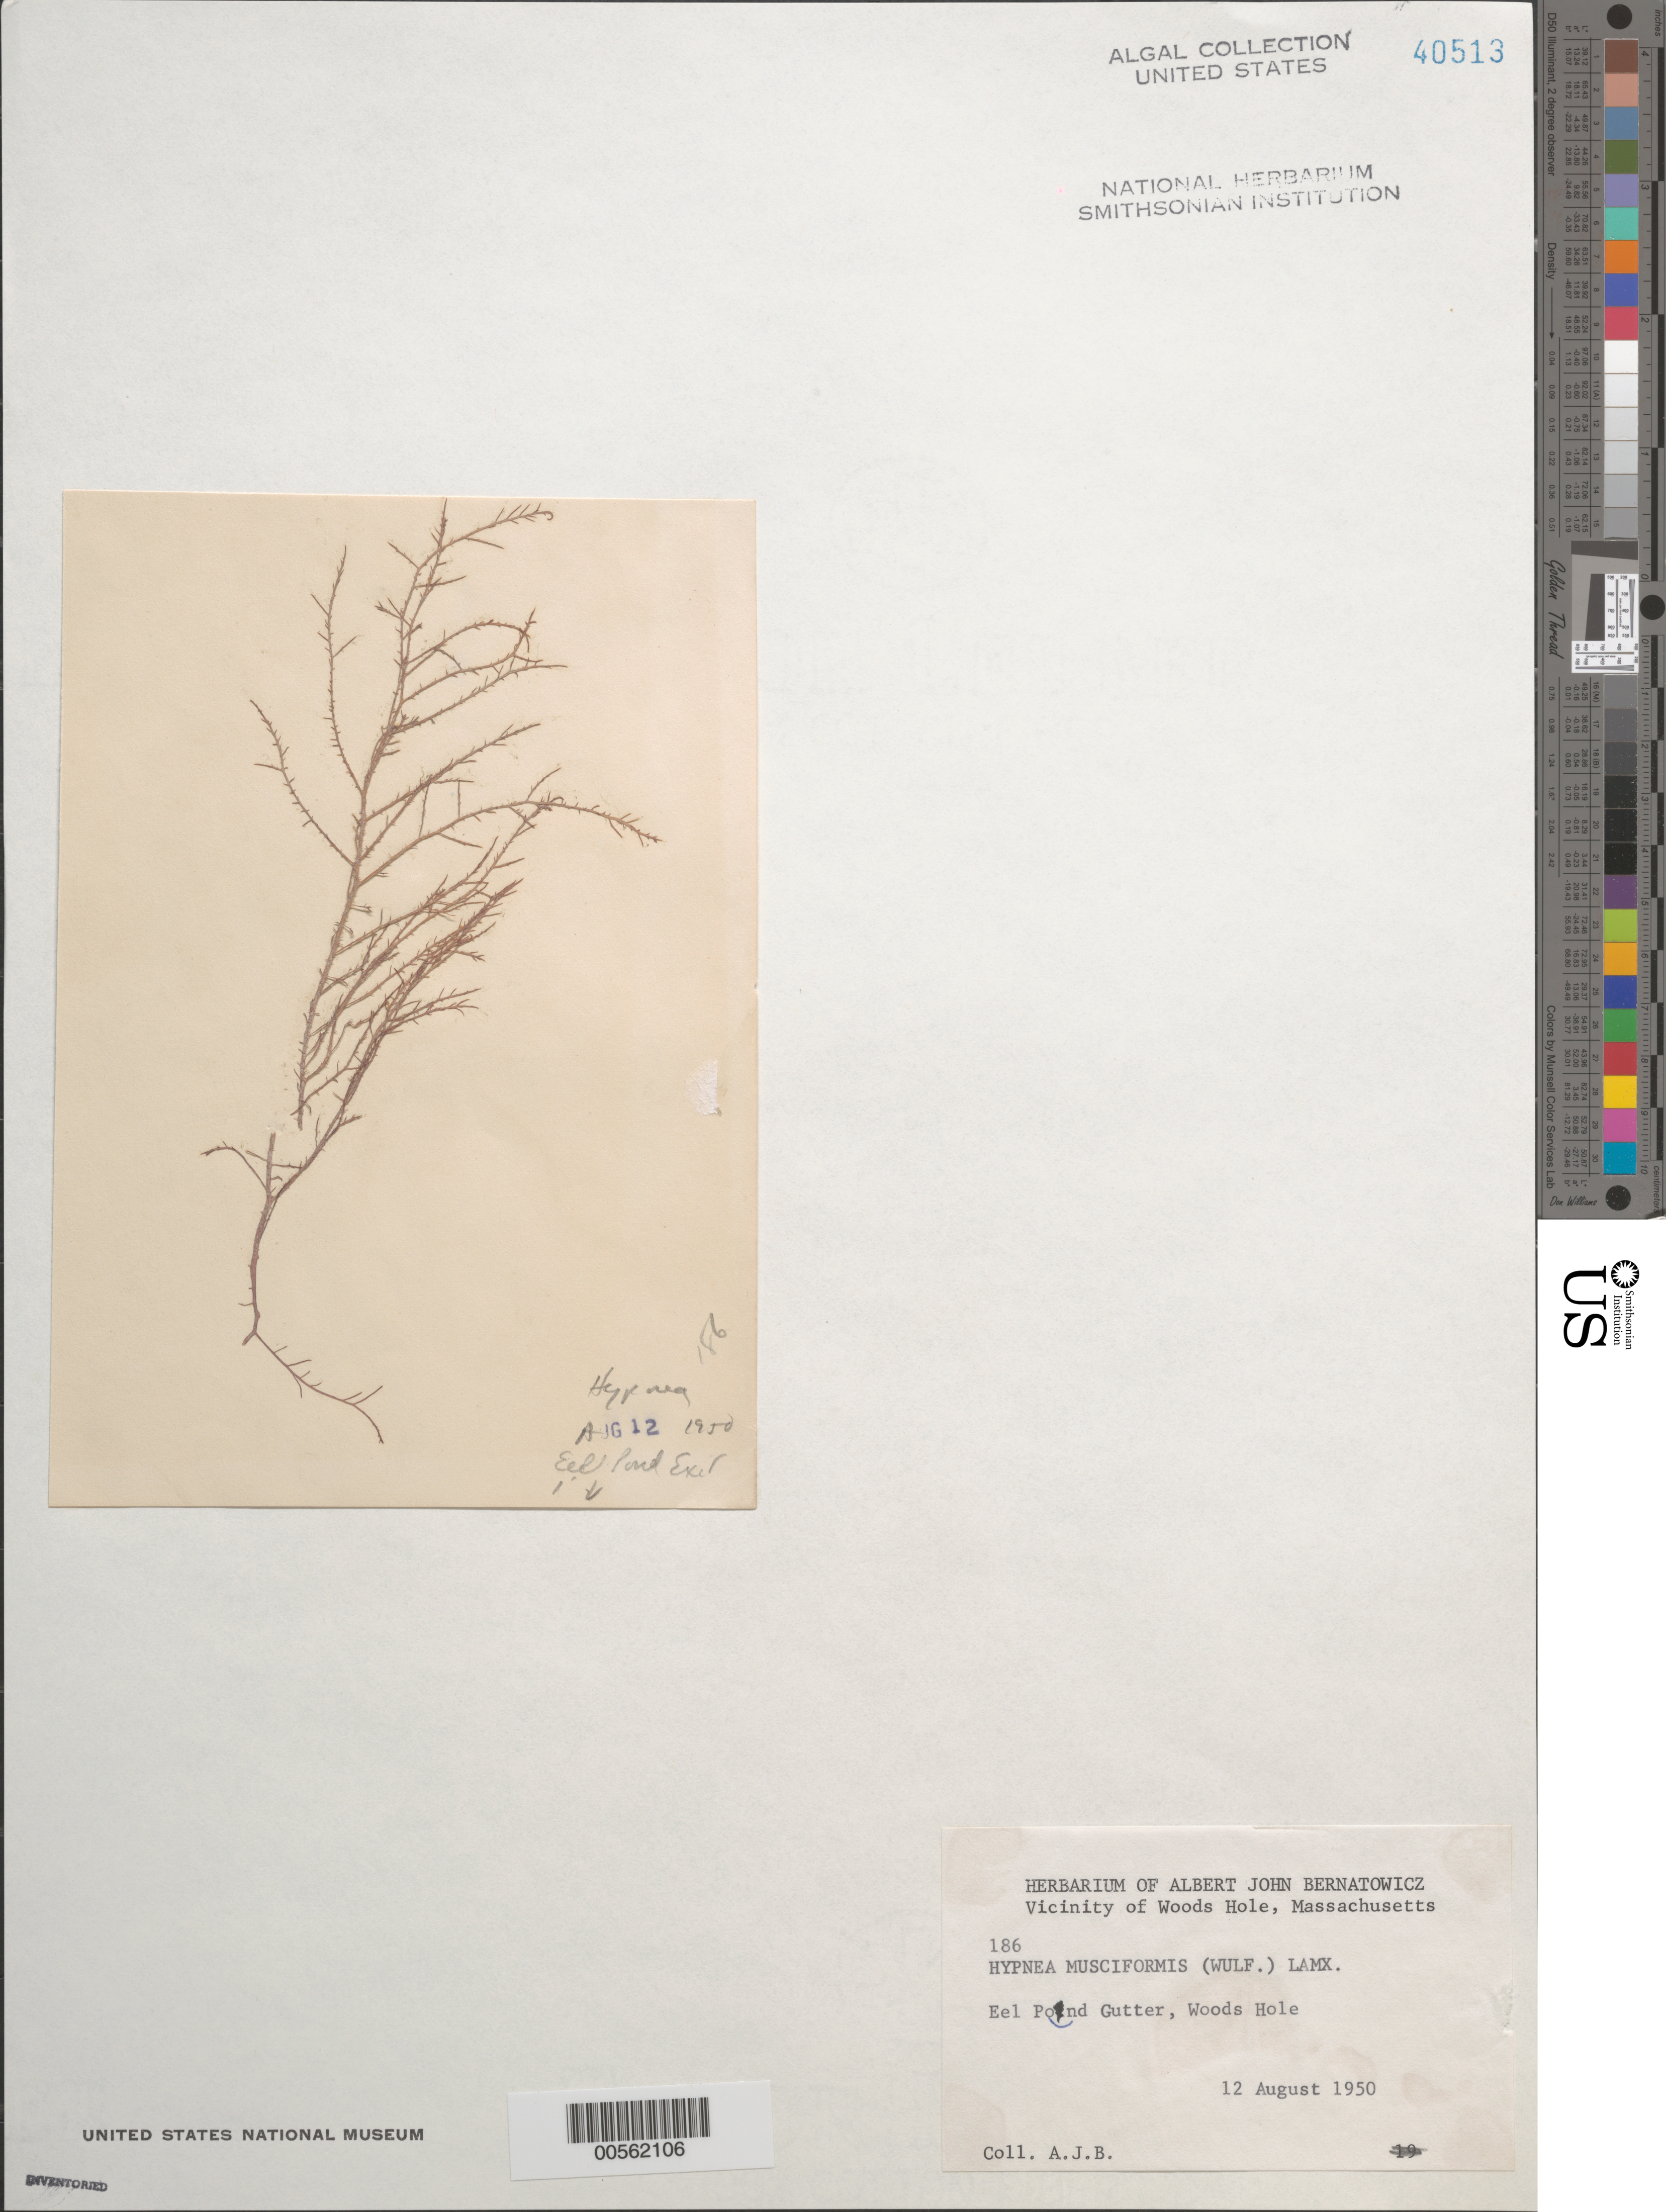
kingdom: Plantae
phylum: Rhodophyta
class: Florideophyceae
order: Gigartinales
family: Cystocloniaceae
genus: Hypnea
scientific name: Hypnea musciformis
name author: (Wulfen) J.V.Lamouroux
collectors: A. Bernatowicz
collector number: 186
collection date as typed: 12 Aug 1950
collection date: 1950-08-12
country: United States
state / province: Massachusetts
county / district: Barnstable County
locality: Woods Hole, Eel Pond gutter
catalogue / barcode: US 40513